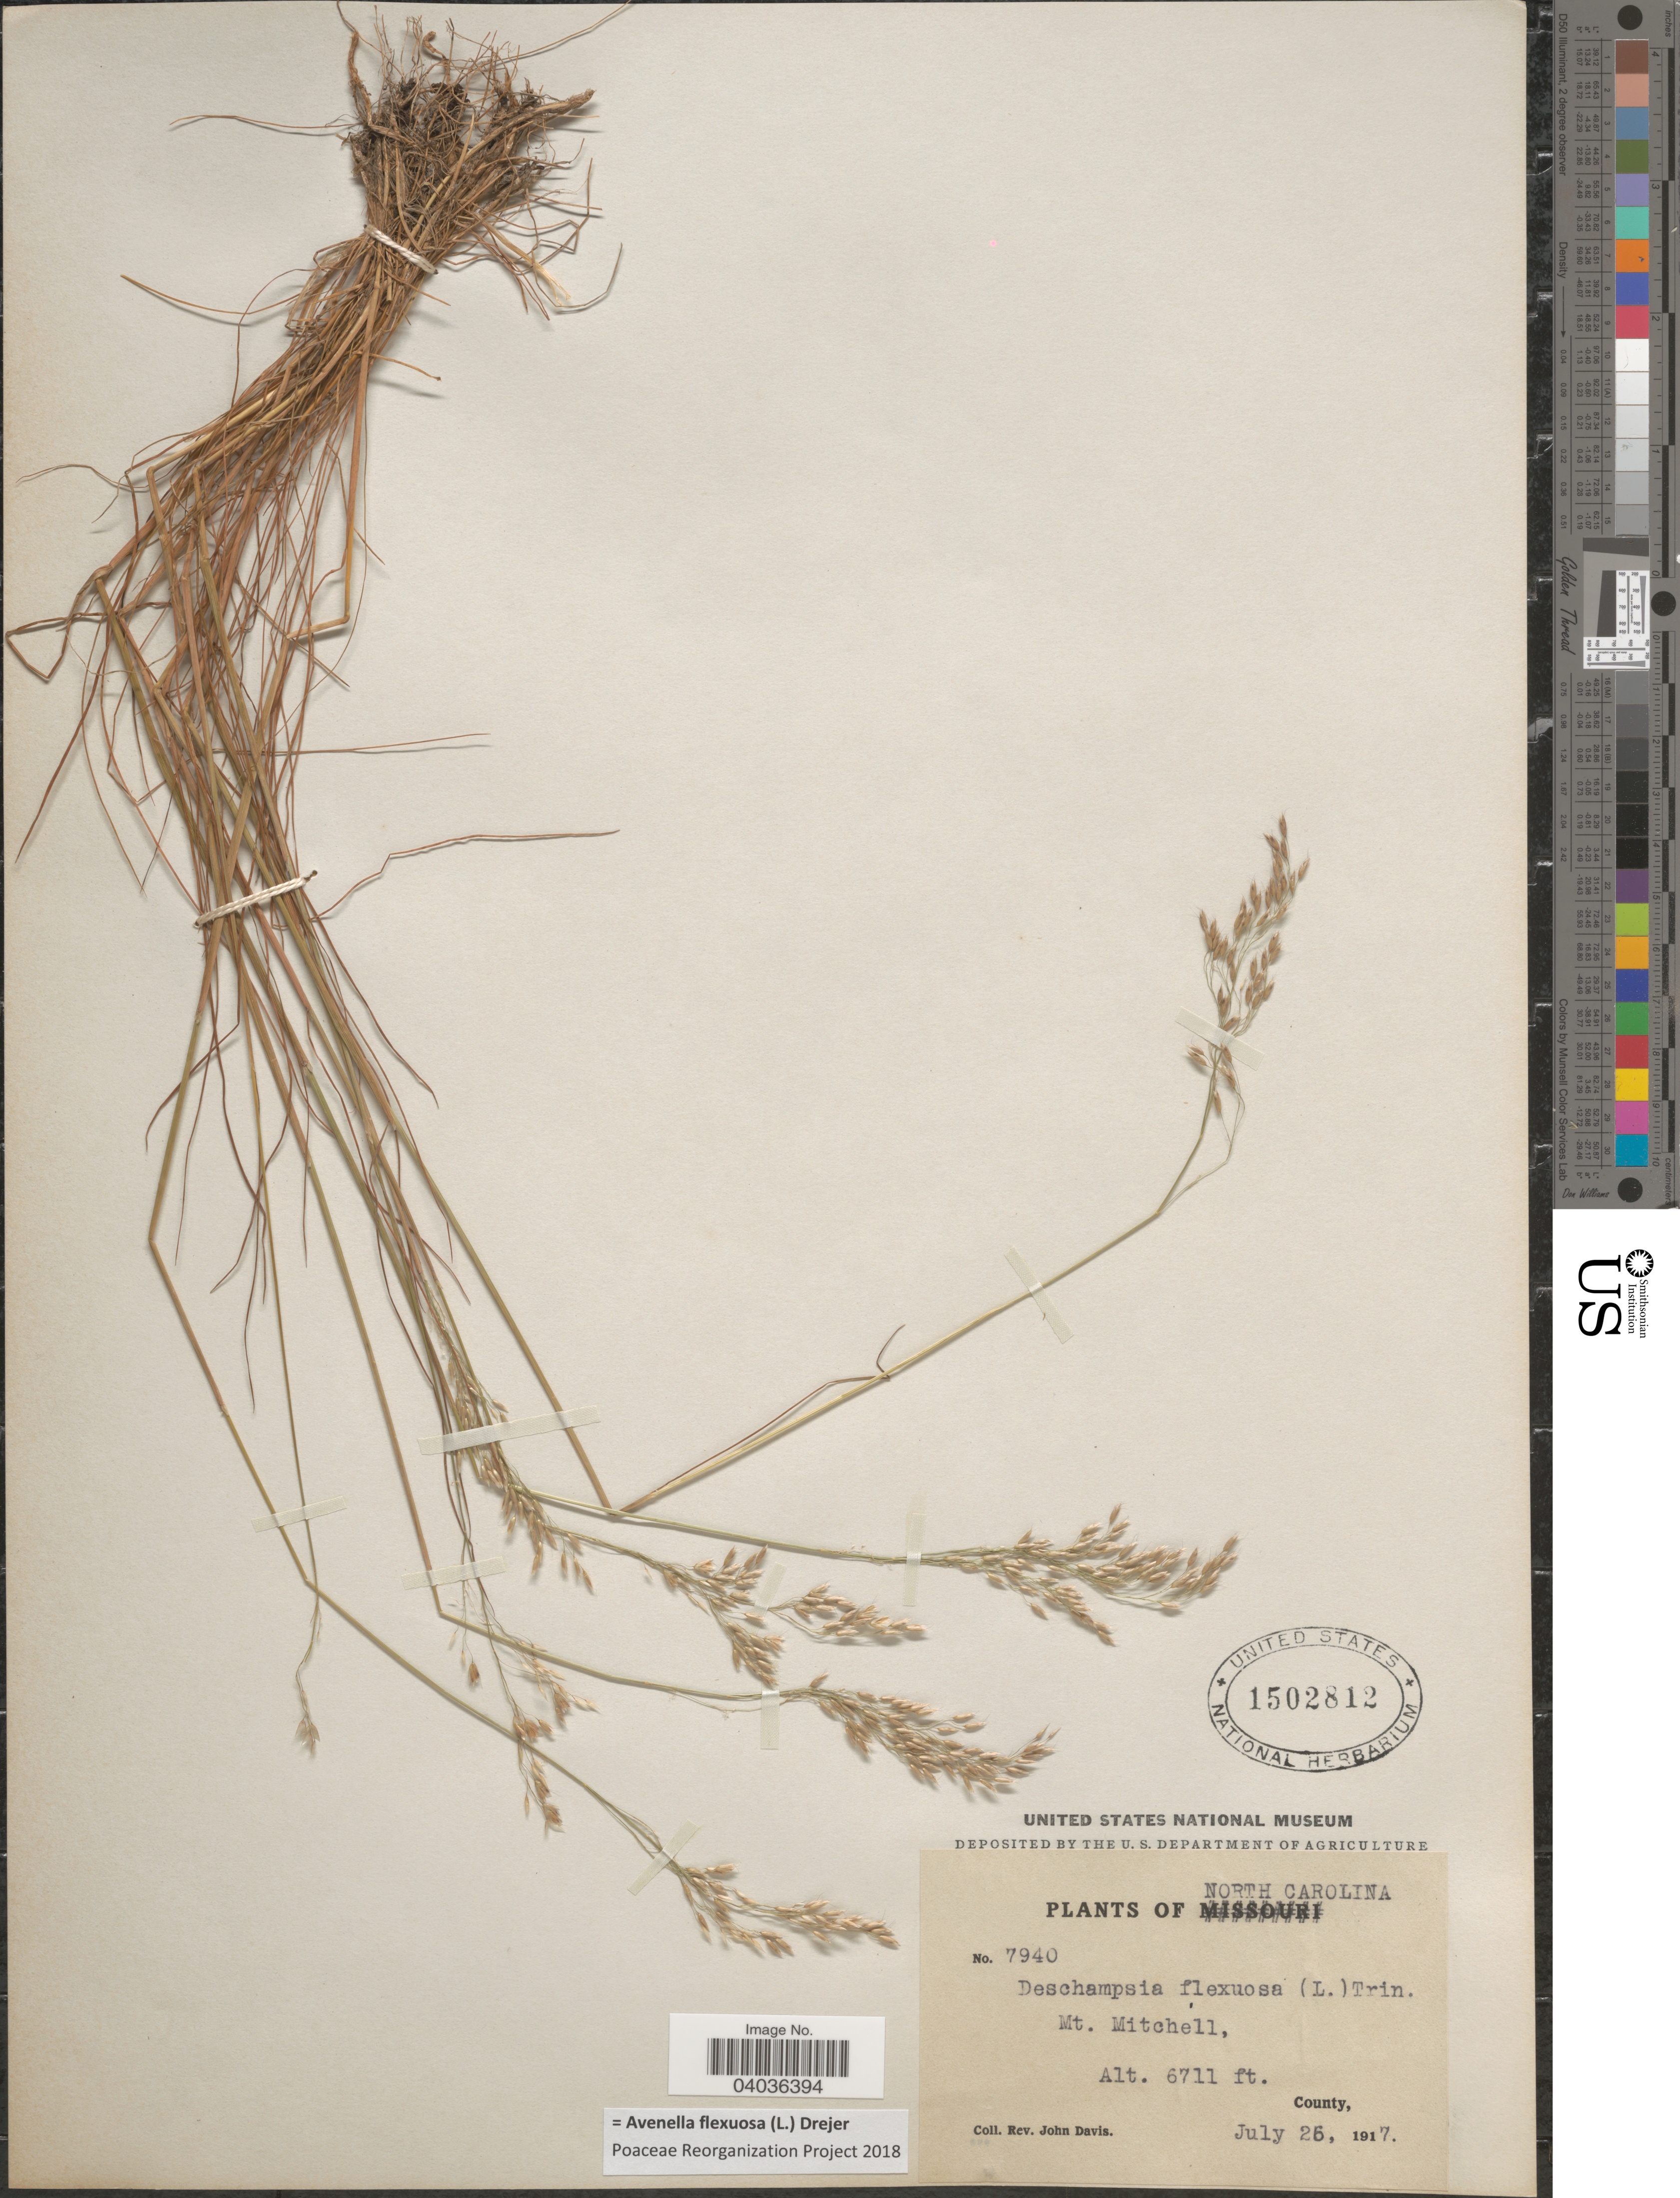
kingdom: Plantae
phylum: Tracheophyta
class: Liliopsida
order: Poales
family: Poaceae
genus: Avenella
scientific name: Avenella flexuosa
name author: (L.) Drejer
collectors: J. Davis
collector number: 7940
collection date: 1917-07-26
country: United States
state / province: North Carolina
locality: Mt. Mitchell.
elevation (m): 2046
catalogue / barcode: US 1502812